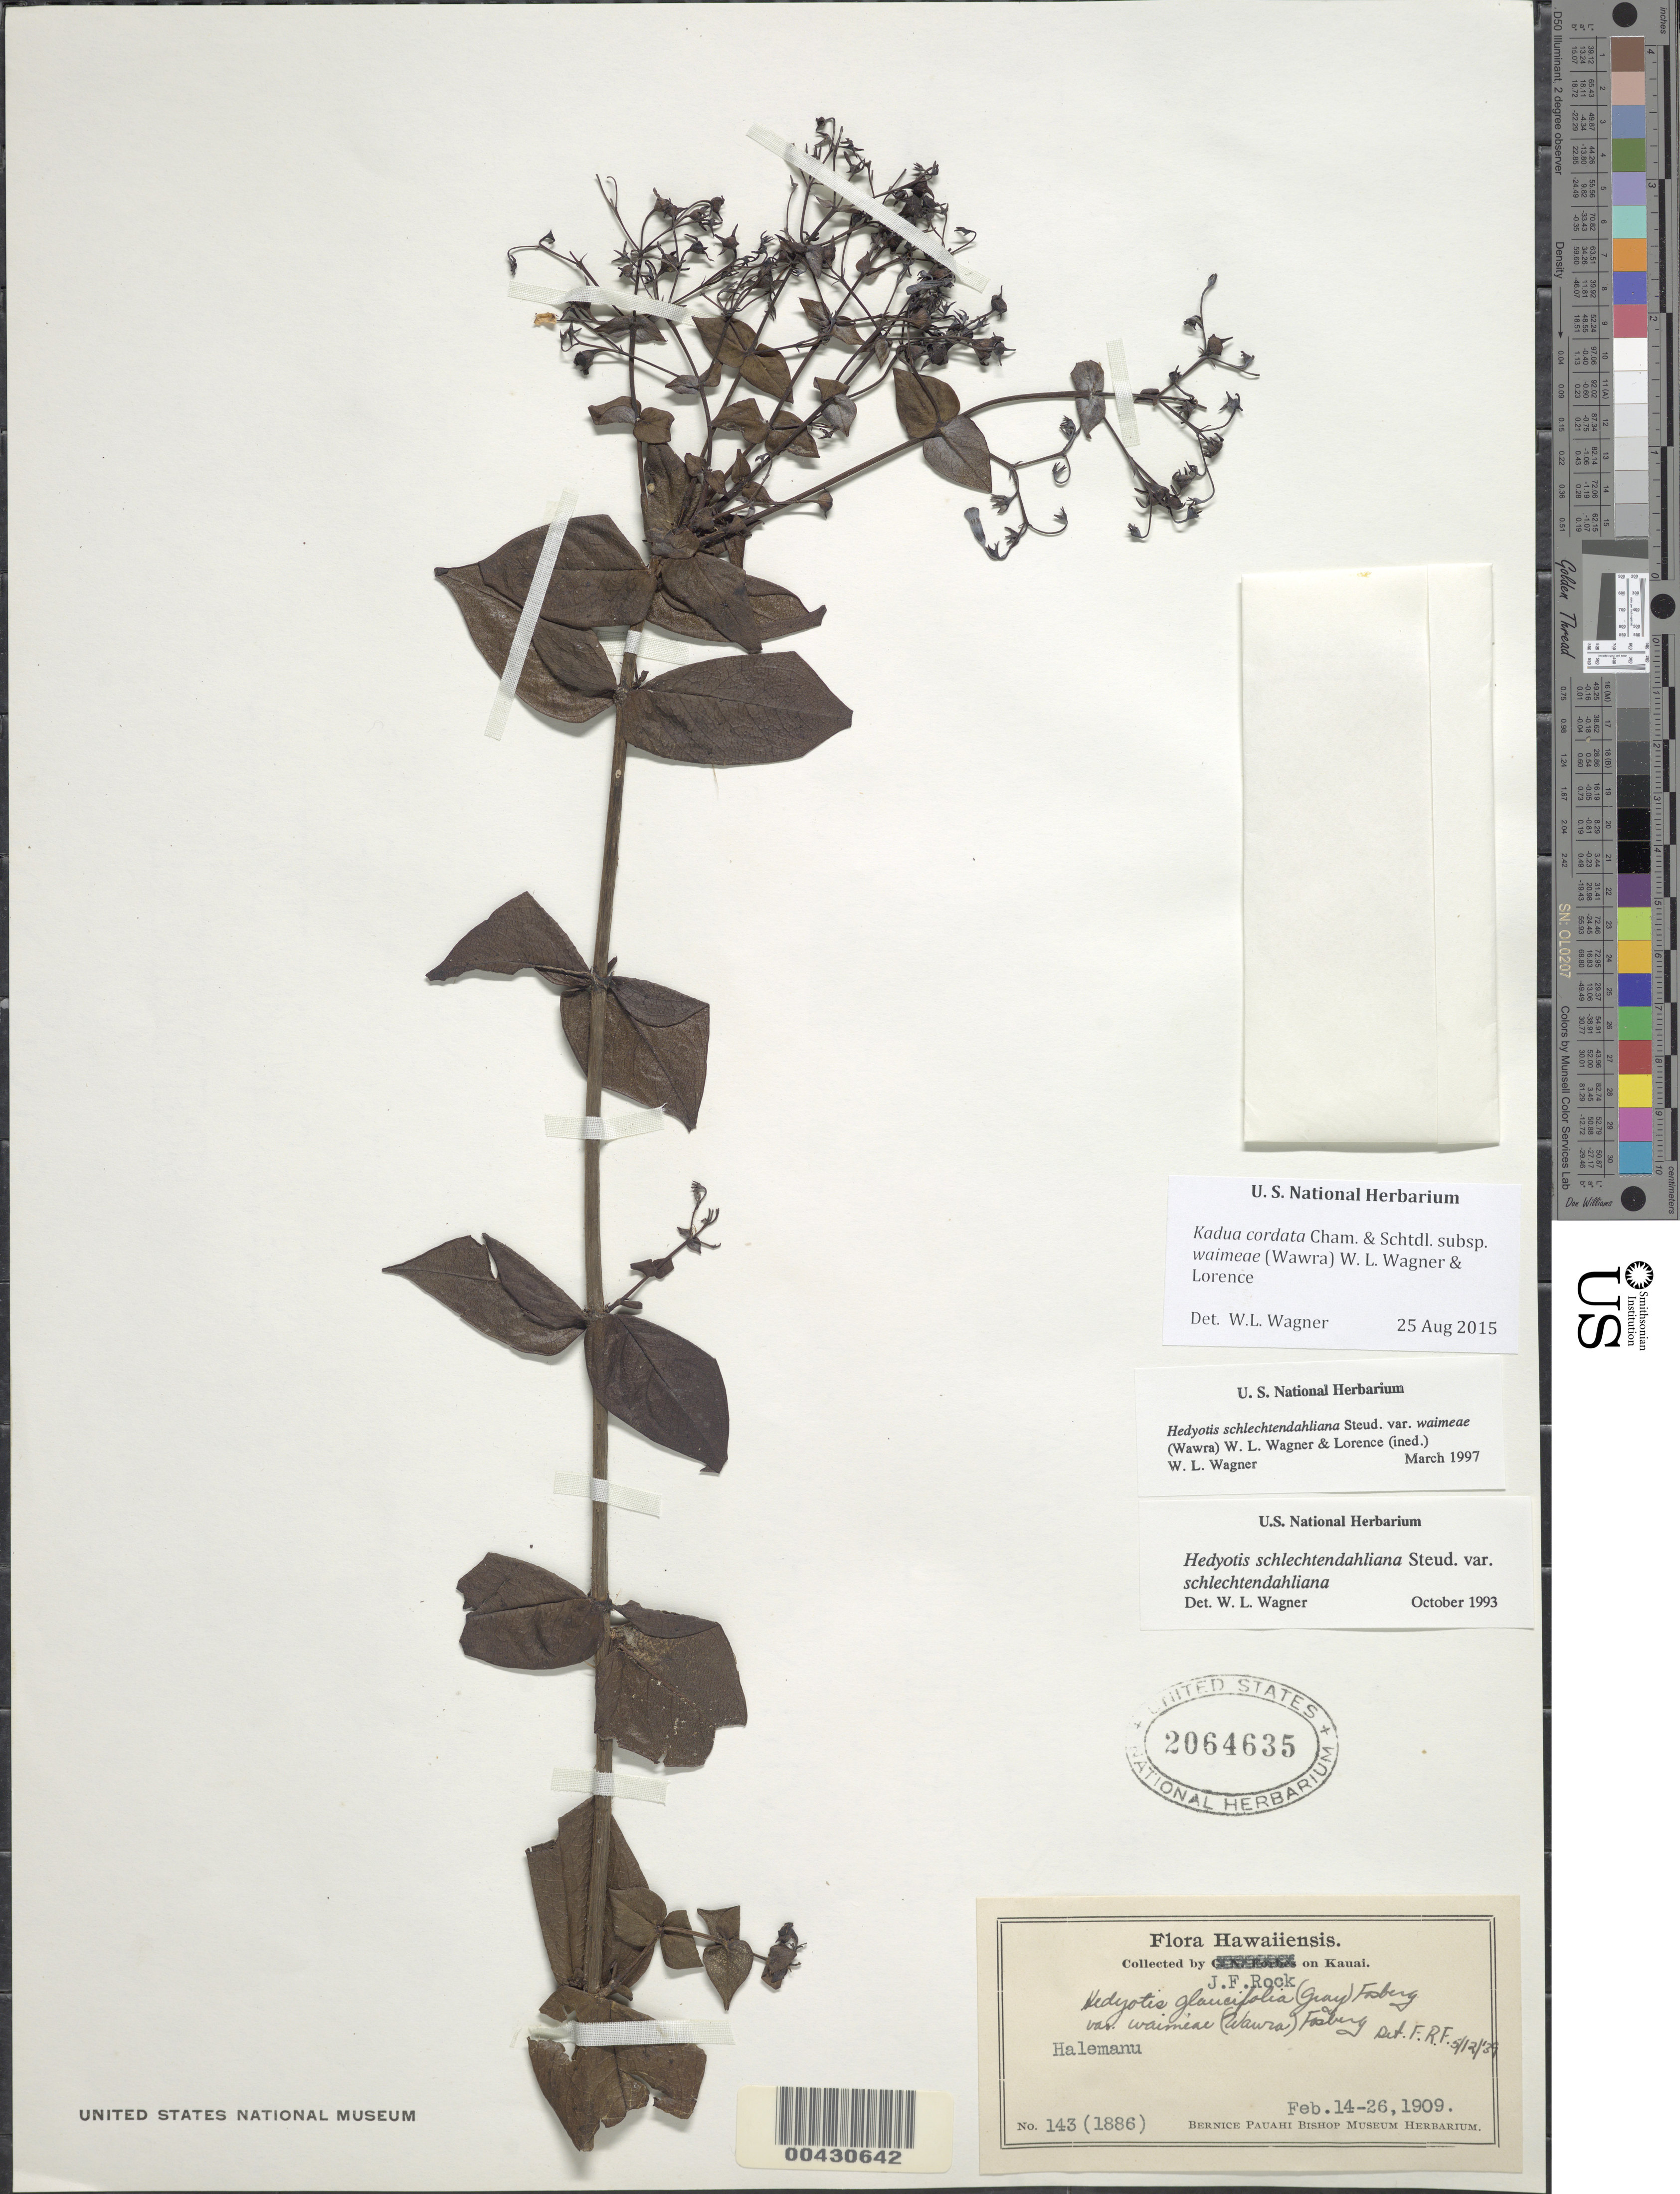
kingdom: Plantae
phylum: Tracheophyta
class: Magnoliopsida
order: Gentianales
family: Rubiaceae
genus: Kadua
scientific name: Kadua cordata subsp. waimeae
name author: (Wawra) W.L. Wagner & Lorence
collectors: J. F. Rock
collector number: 143 (1886)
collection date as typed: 14 Feb 1909 to 26 Feb 1909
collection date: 1909-02-14/1909-02-26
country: United States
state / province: Hawaii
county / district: Kauai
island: Kaua'i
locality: Halemanu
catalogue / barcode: US 2064635